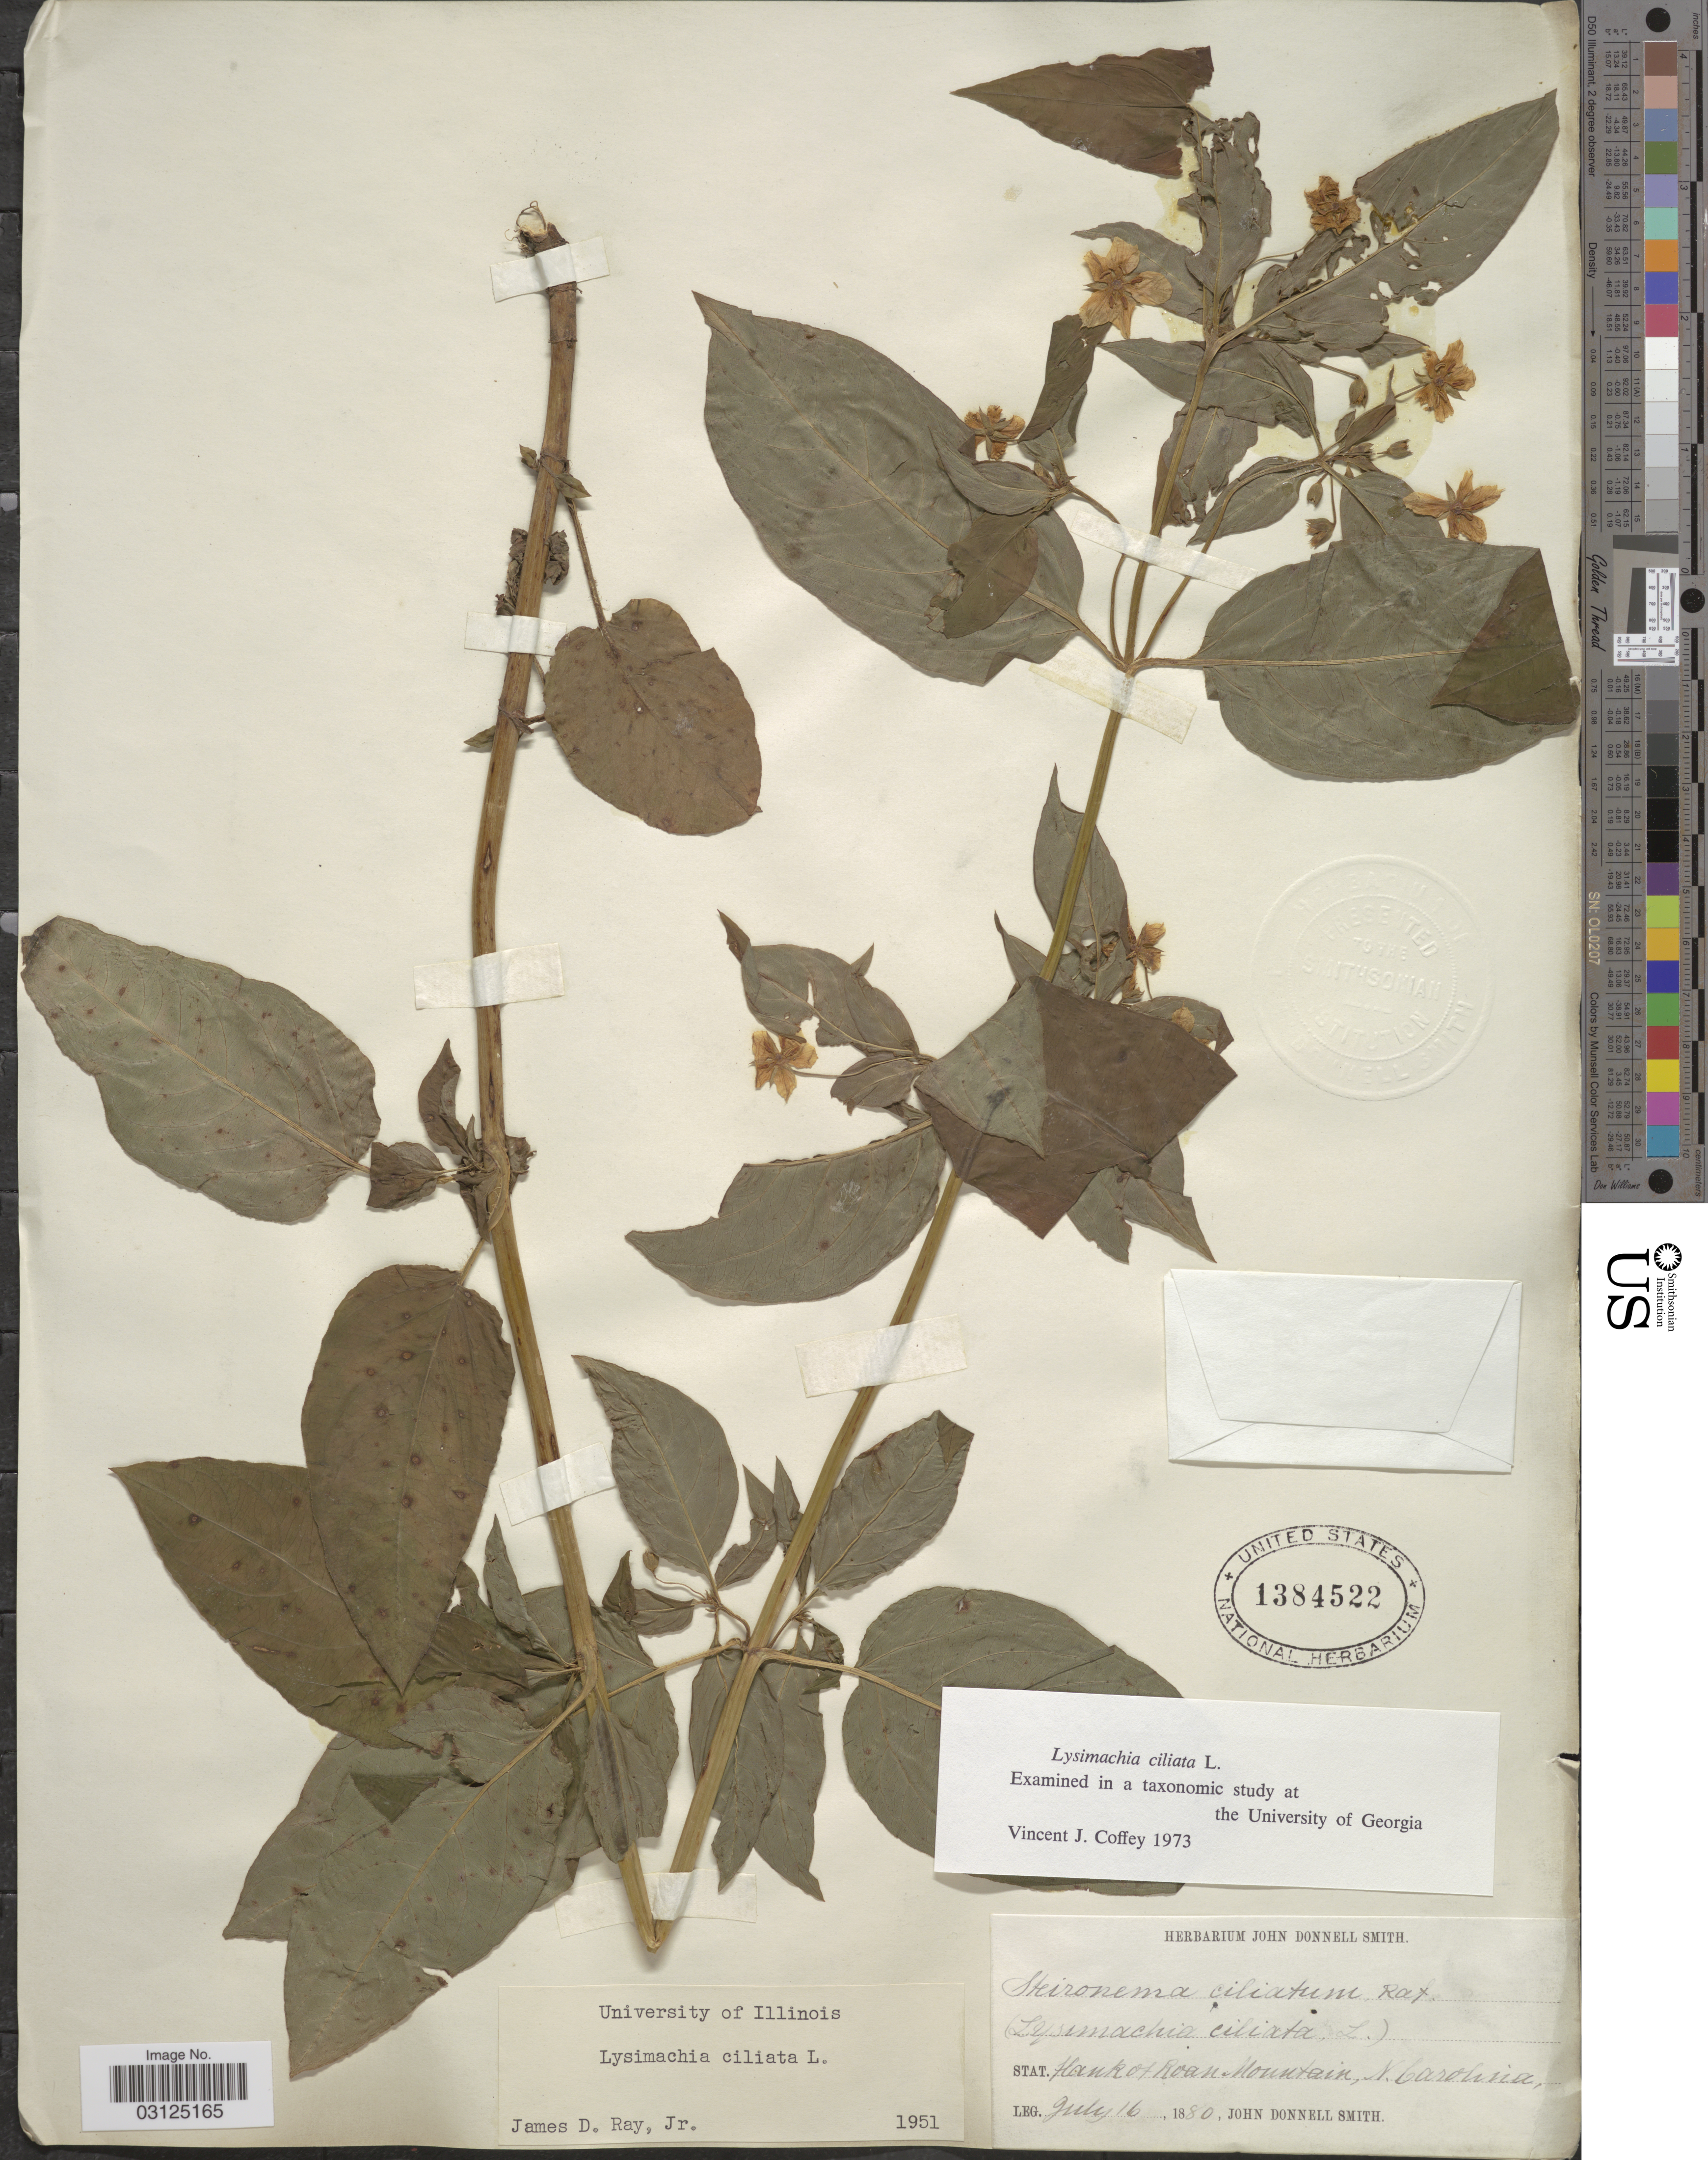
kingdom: Plantae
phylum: Tracheophyta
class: Magnoliopsida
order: Ericales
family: Primulaceae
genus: Lysimachia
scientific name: Lysimachia ciliata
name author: L.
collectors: J. Donnell Smith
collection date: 1880-07-16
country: United States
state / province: North Carolina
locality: Stat. flank of Roan Mountain.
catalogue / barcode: US 1384522